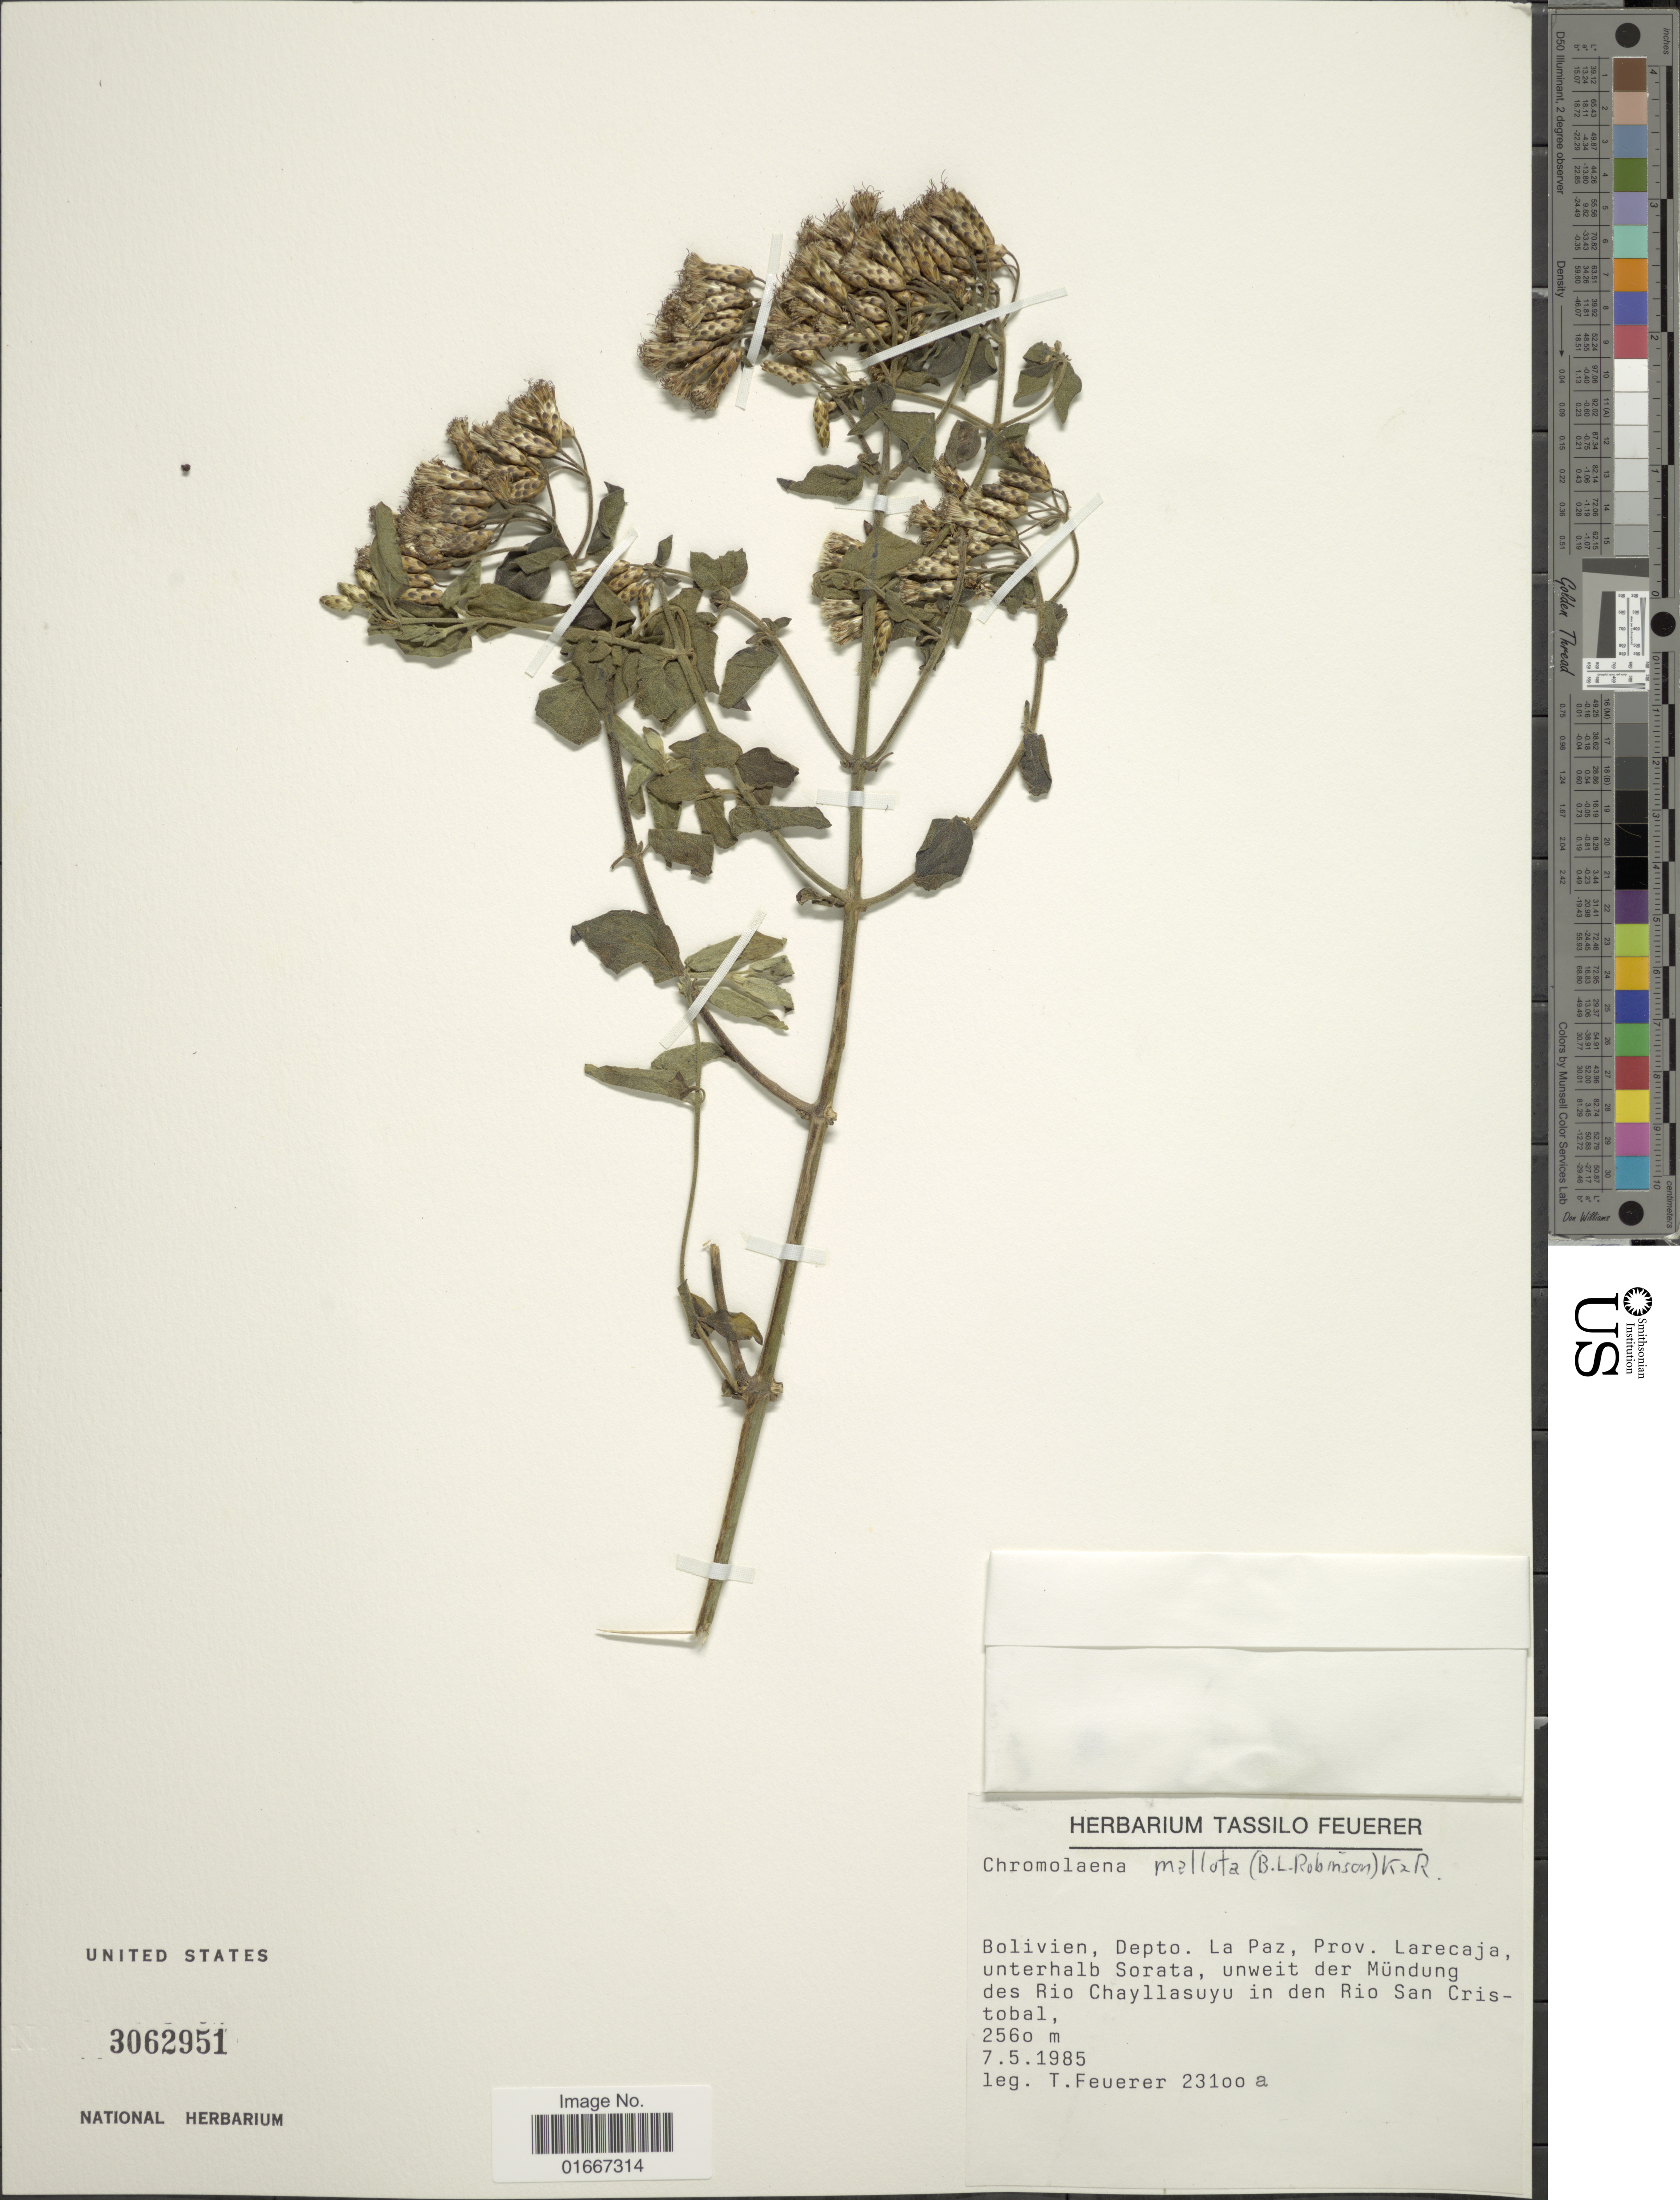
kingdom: Plantae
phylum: Tracheophyta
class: Magnoliopsida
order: Asterales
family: Asteraceae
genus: Chromolaena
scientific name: Chromolaena mallota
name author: (B.L. Rob.) R.M. King & H. Rob.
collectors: T. Feuerer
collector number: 23100a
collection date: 1985-05-07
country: Bolivia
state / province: La Paz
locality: Prov. Larecaja, unterhalb Sorata, unweit der Mundung des Rio Chayllasuyu in den Rio San Cristobal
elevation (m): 2560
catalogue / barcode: US 3062951